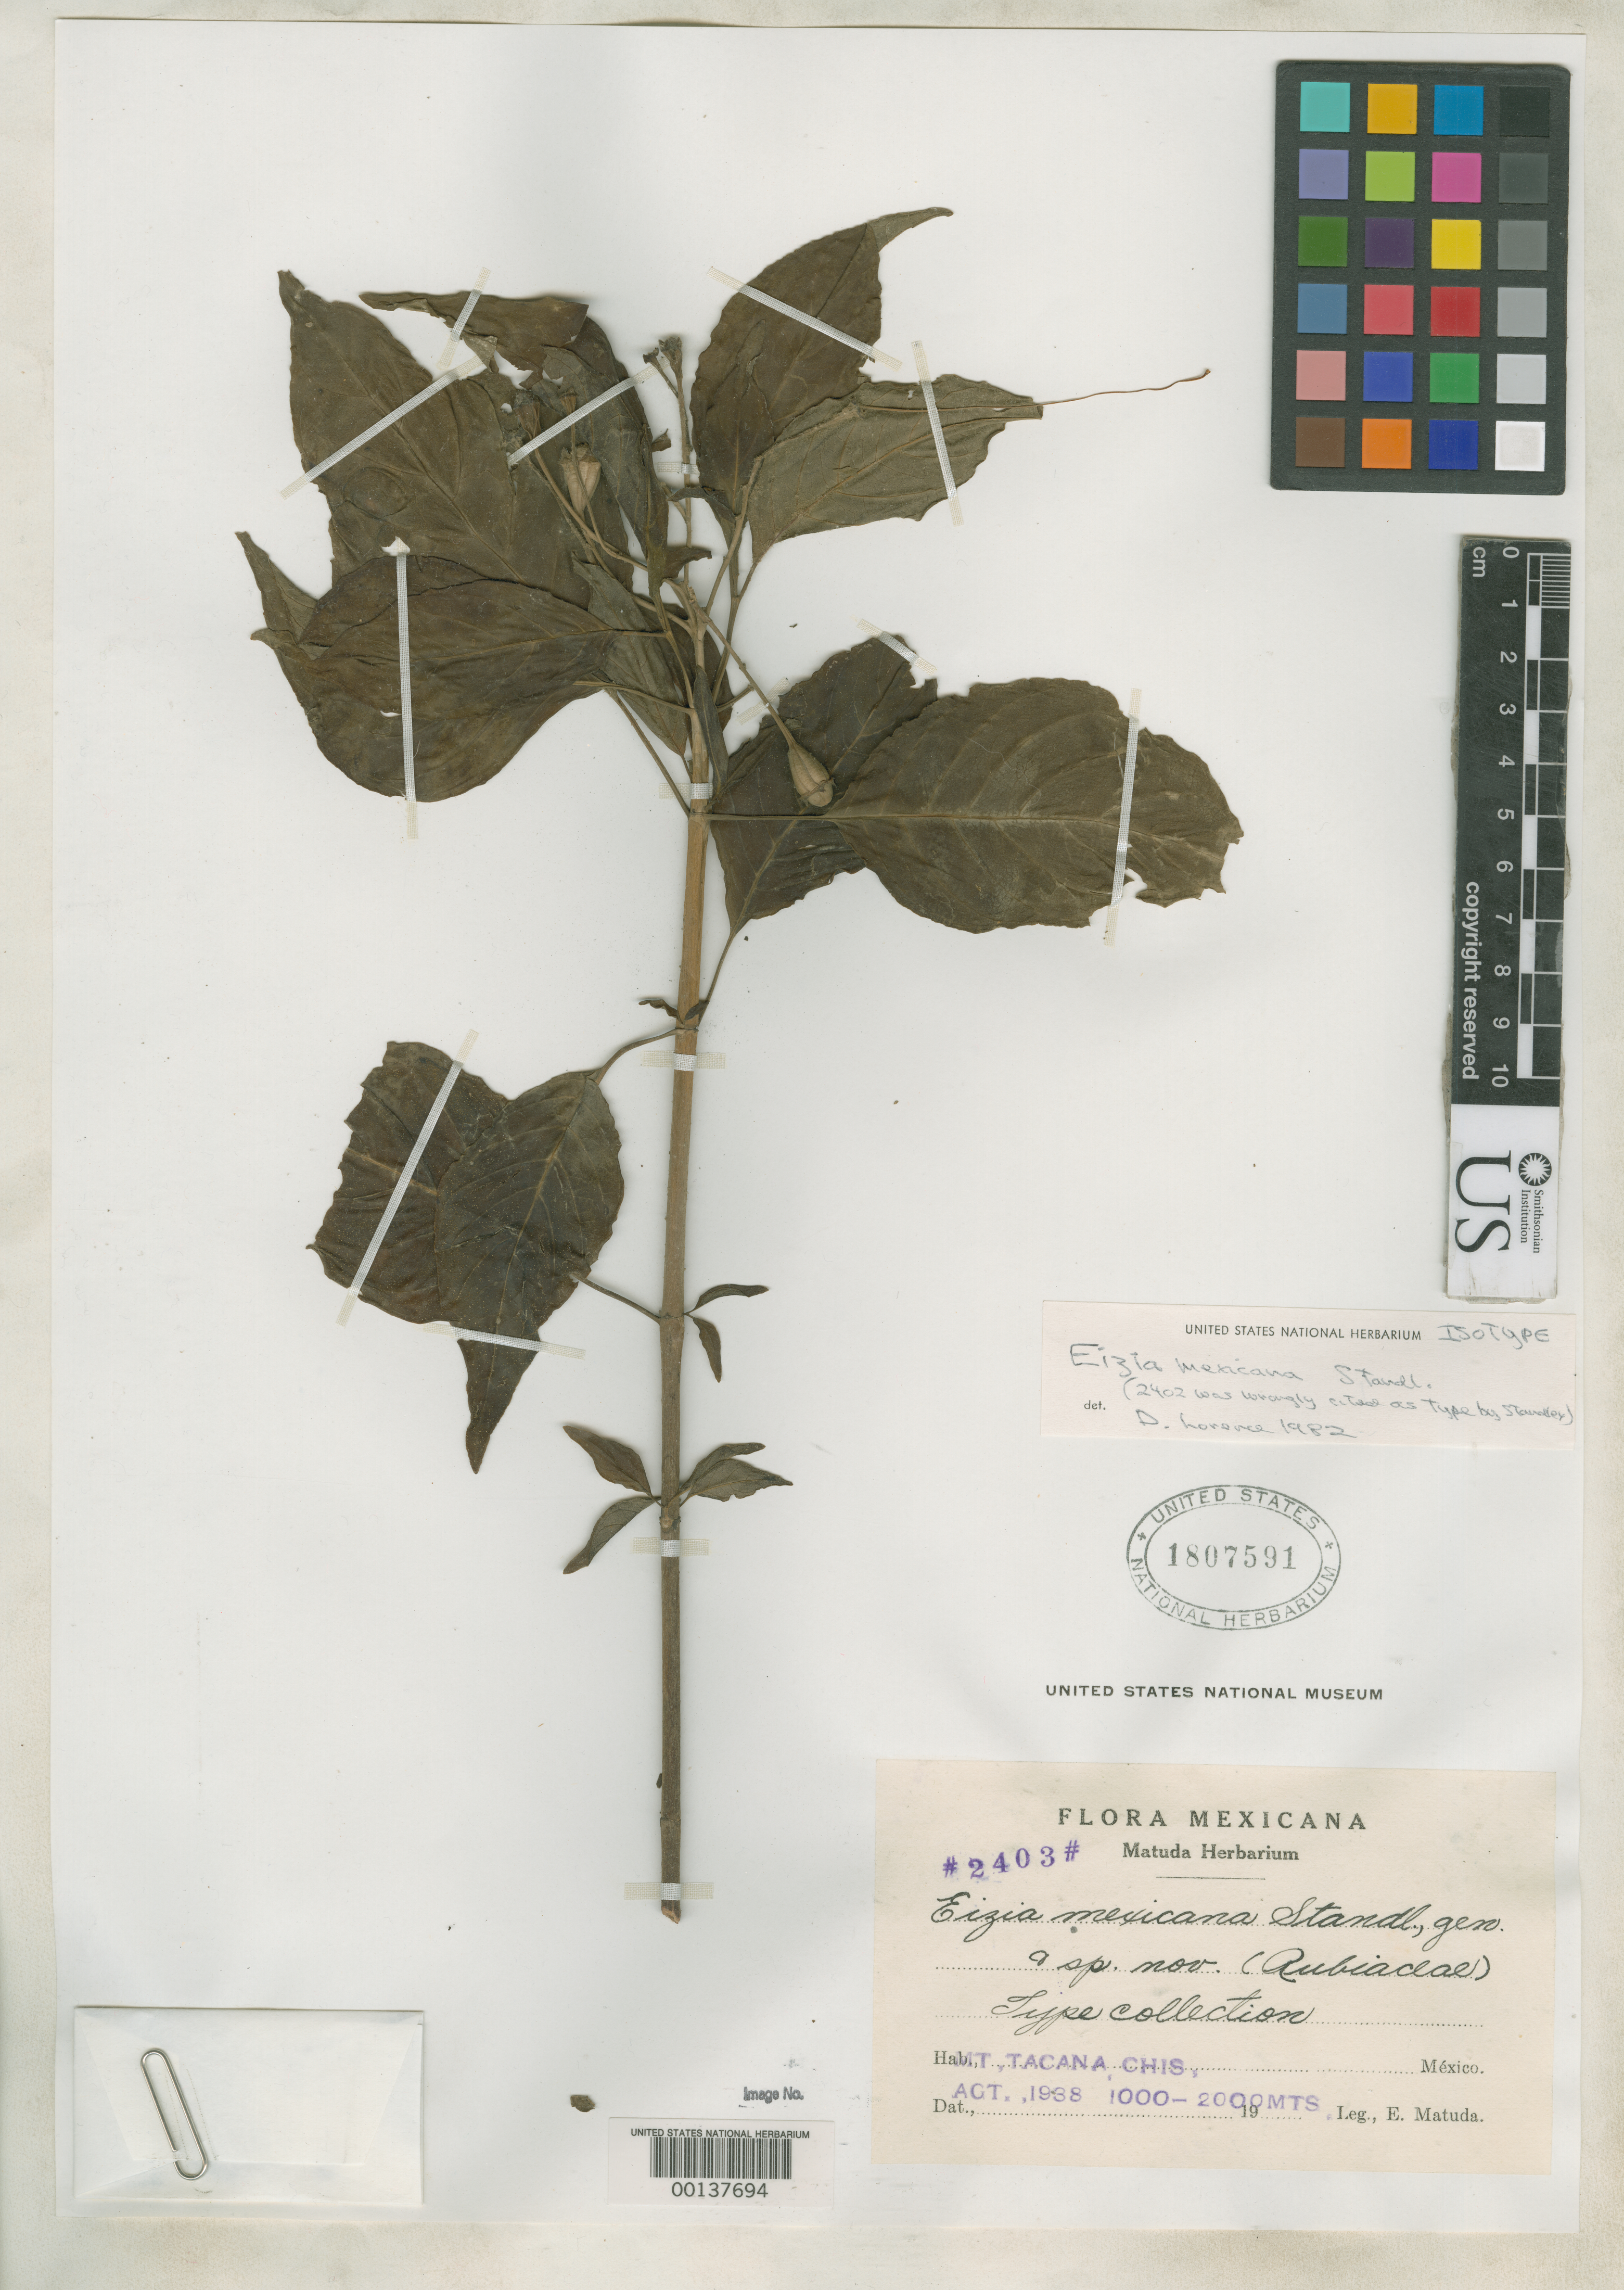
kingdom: Plantae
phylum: Tracheophyta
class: Magnoliopsida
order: Gentianales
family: Rubiaceae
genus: Eizia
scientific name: Eizia mexicana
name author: Standl.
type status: Isotype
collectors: E. Matuda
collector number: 2403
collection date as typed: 1938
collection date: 1938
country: Mexico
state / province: Chiapas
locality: Tacana.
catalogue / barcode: US 1807591